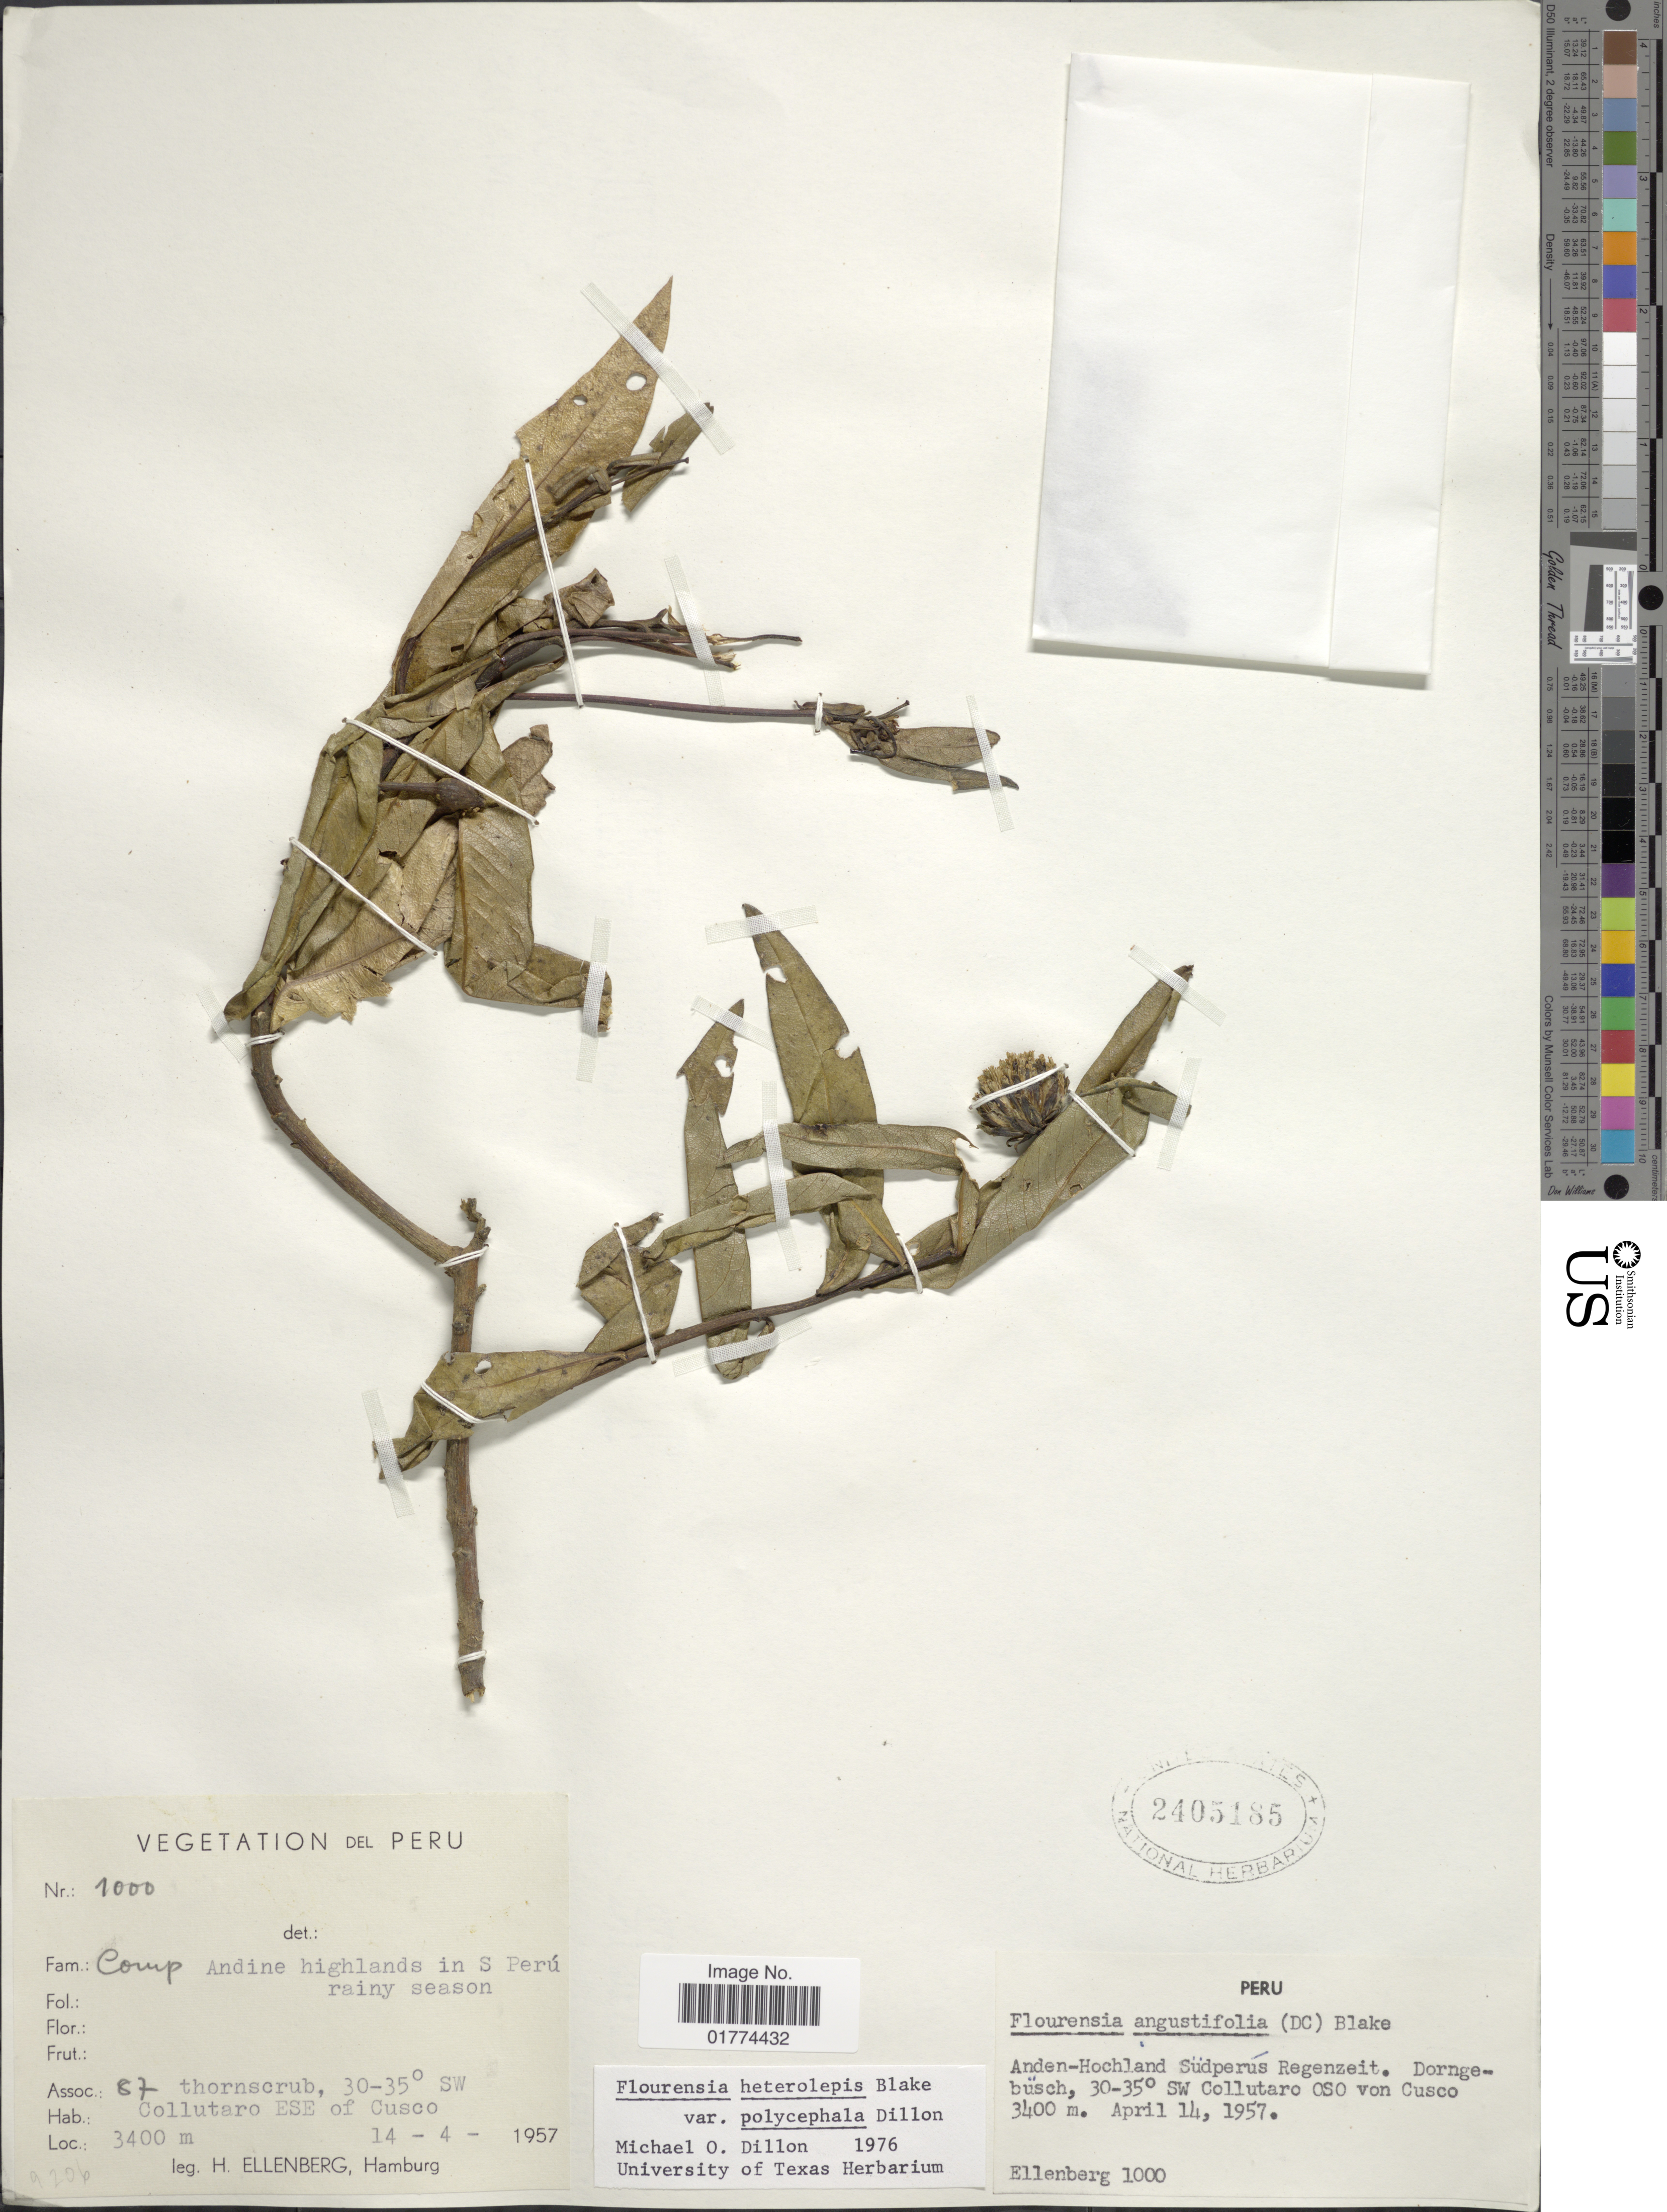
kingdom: Plantae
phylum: Tracheophyta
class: Magnoliopsida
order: Asterales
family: Asteraceae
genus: Flourensia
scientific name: Flourensia heterolepis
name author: S.F. Blake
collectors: H. Ellenberg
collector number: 1000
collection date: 1957-04-14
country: Peru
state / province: Cusco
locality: Anden-Hochland Südperus Regenzeit. Dorngebüsch, Collutaro OSO von Cusco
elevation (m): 3400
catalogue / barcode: US 2405185